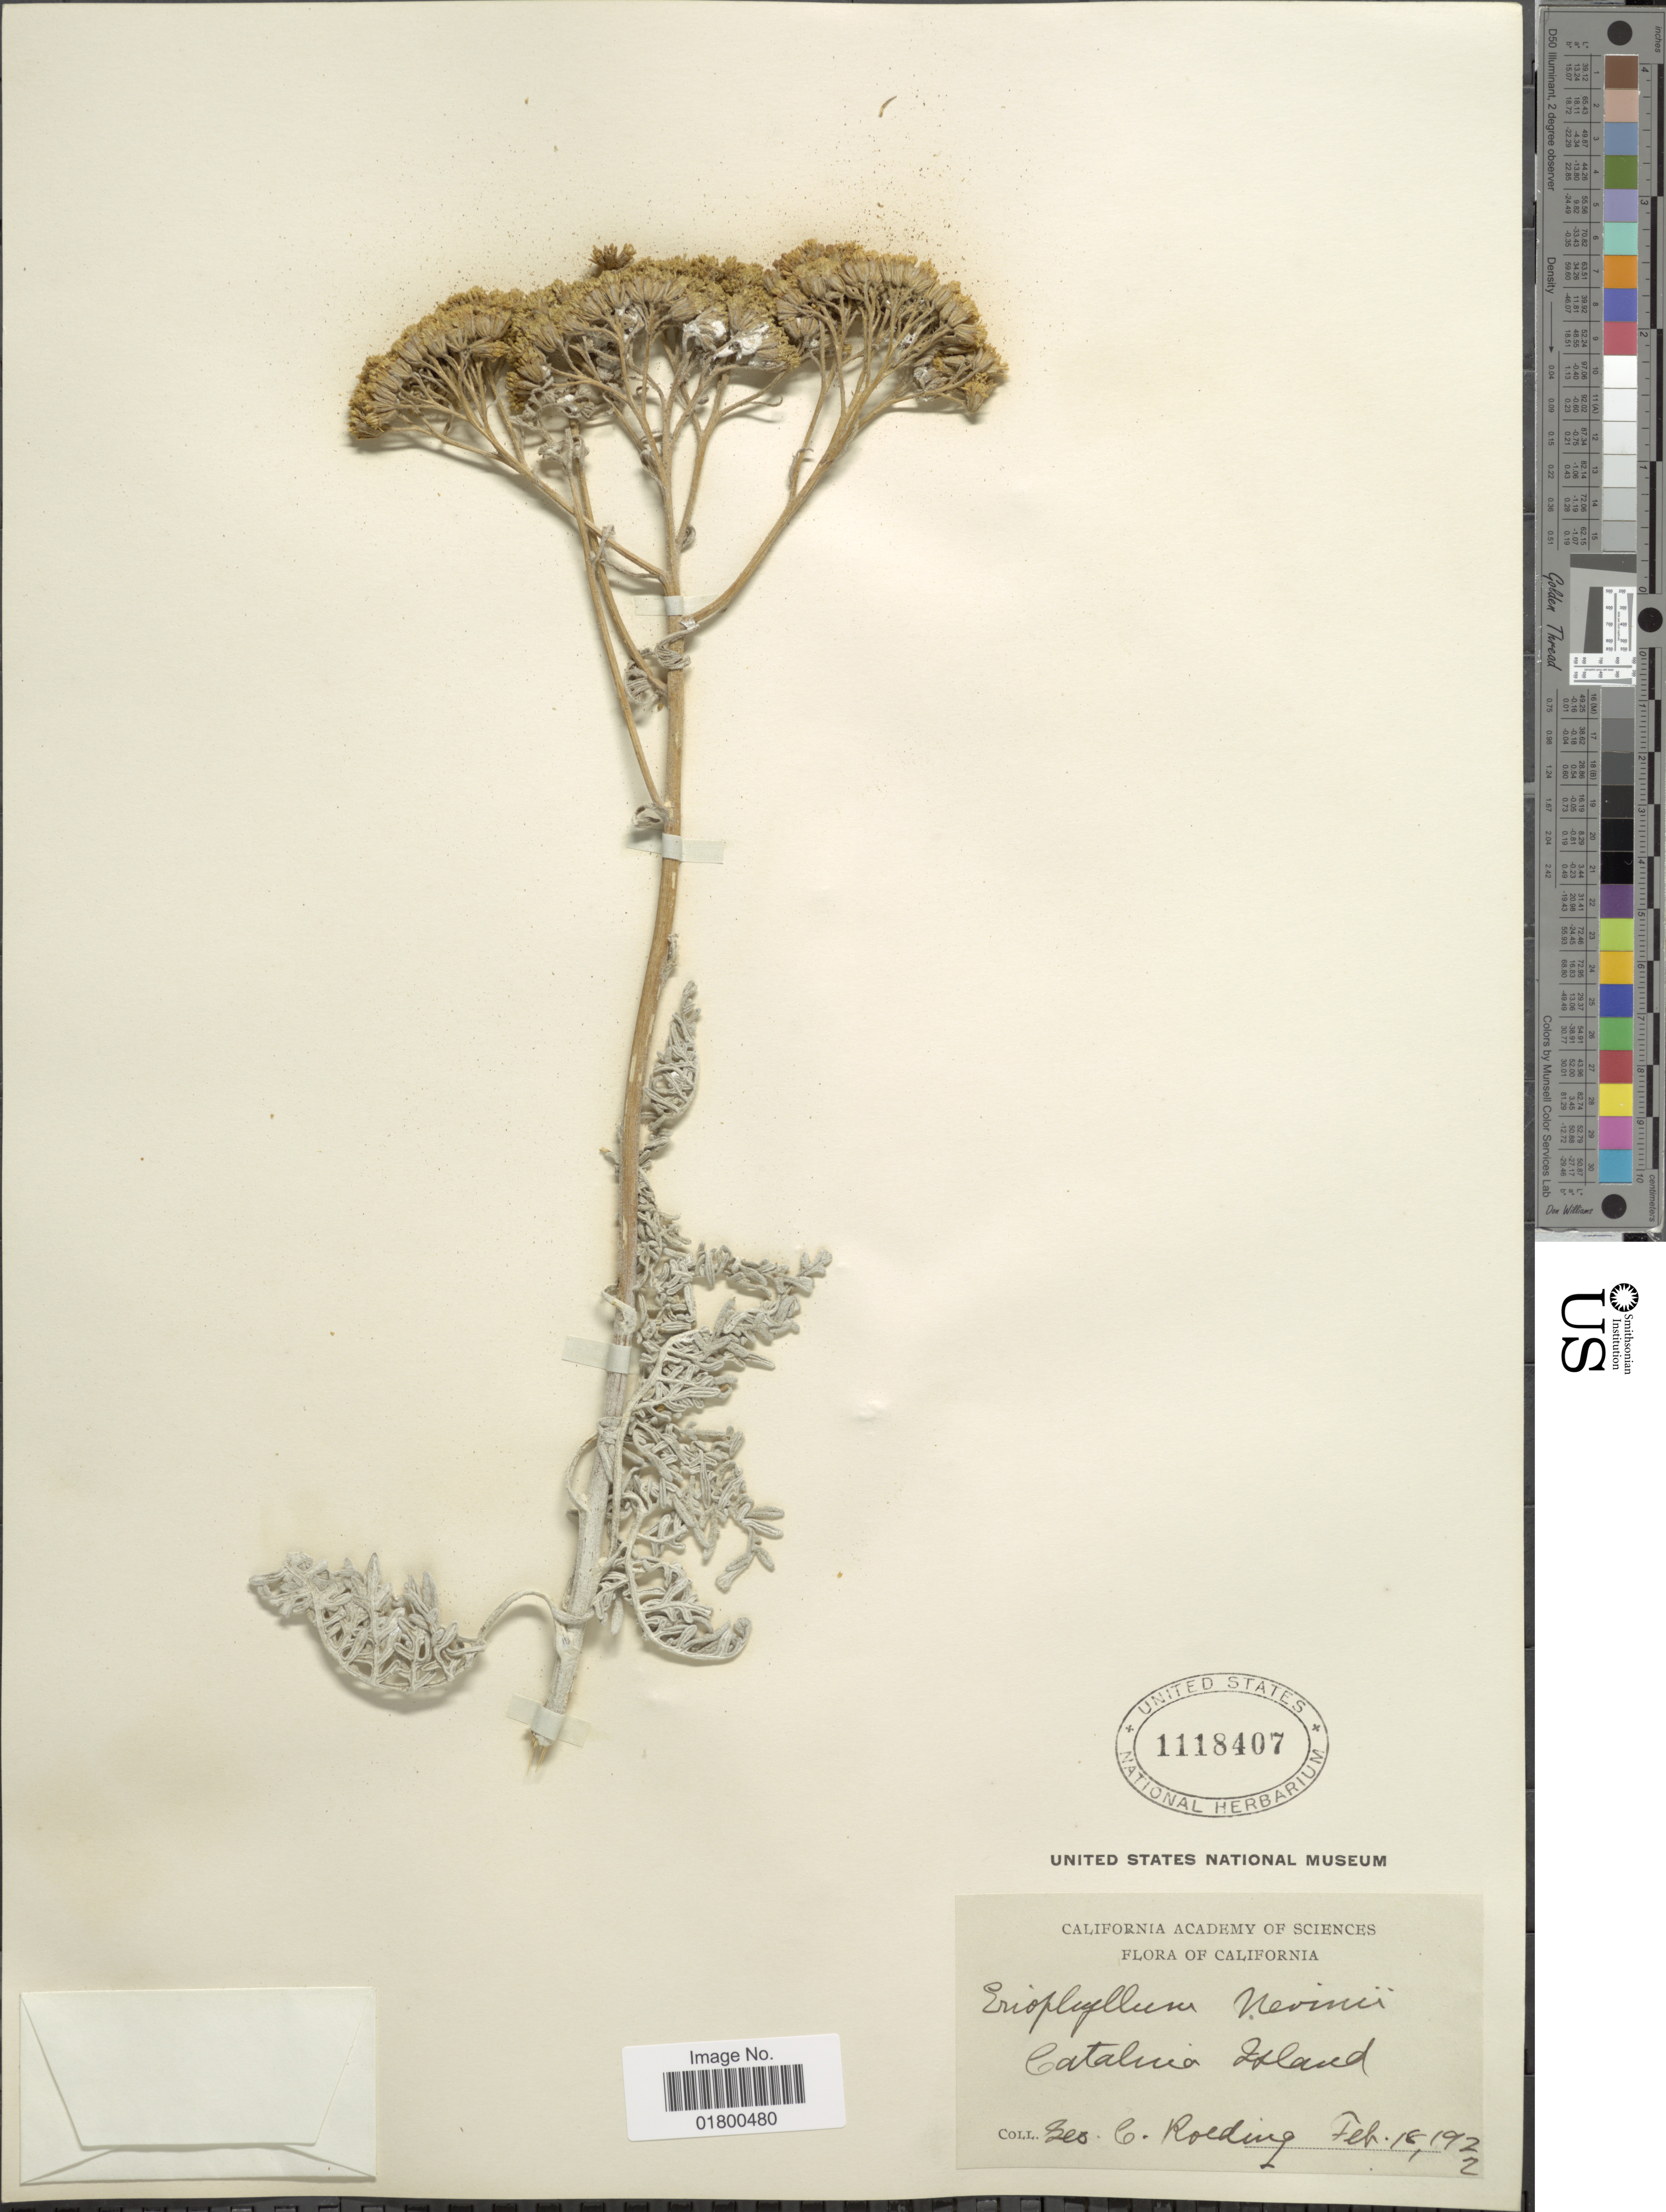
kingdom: Plantae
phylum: Tracheophyta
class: Magnoliopsida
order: Asterales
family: Asteraceae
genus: Eriophyllum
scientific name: Eriophyllum nevinii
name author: A. Gray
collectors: G. Roeding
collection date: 1922-02-18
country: United States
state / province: California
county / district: Los Angeles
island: Santa Catalina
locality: Catalina Island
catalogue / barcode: US 118407